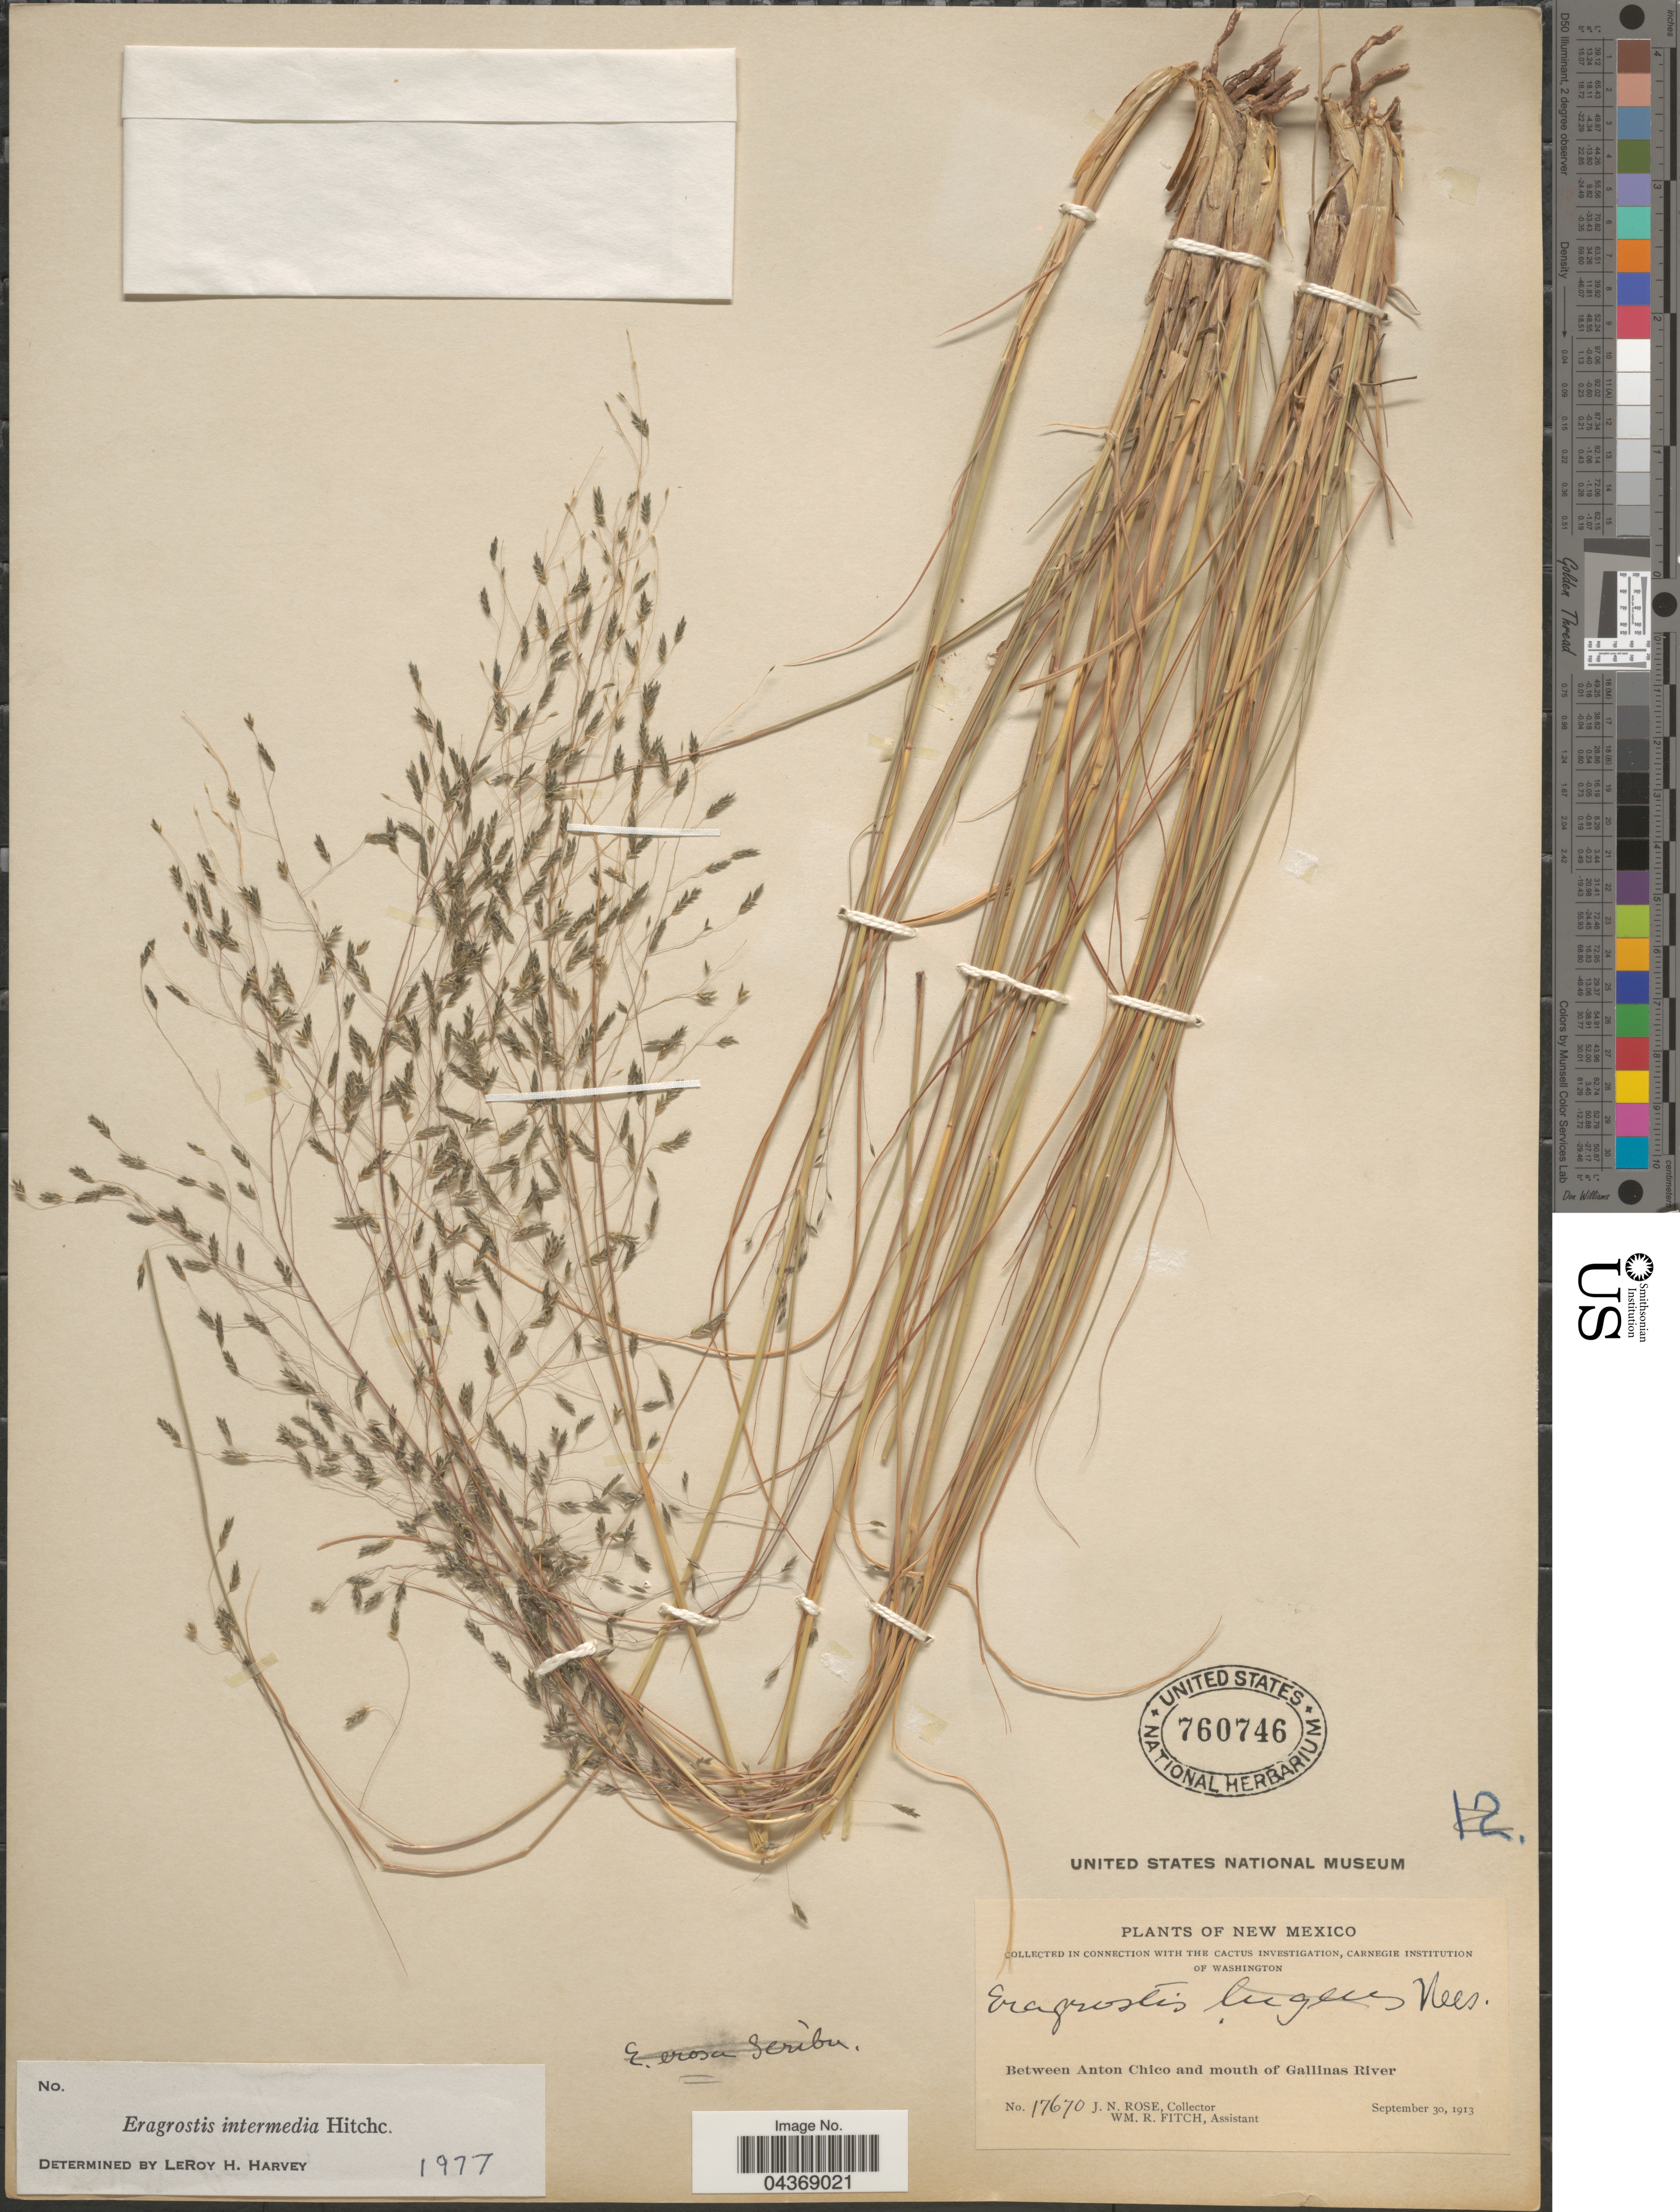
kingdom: Plantae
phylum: Tracheophyta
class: Liliopsida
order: Poales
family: Poaceae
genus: Eragrostis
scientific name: Eragrostis intermedia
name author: Hitchc.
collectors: J. N. Rose & W. R. Fitch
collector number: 17670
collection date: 1913-09-30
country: United States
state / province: New Mexico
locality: In connection with the Cactus Investigation, Carnegie Institution of Washington. Between Anton Chico and mouth of Gallinas River.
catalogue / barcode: US 760746